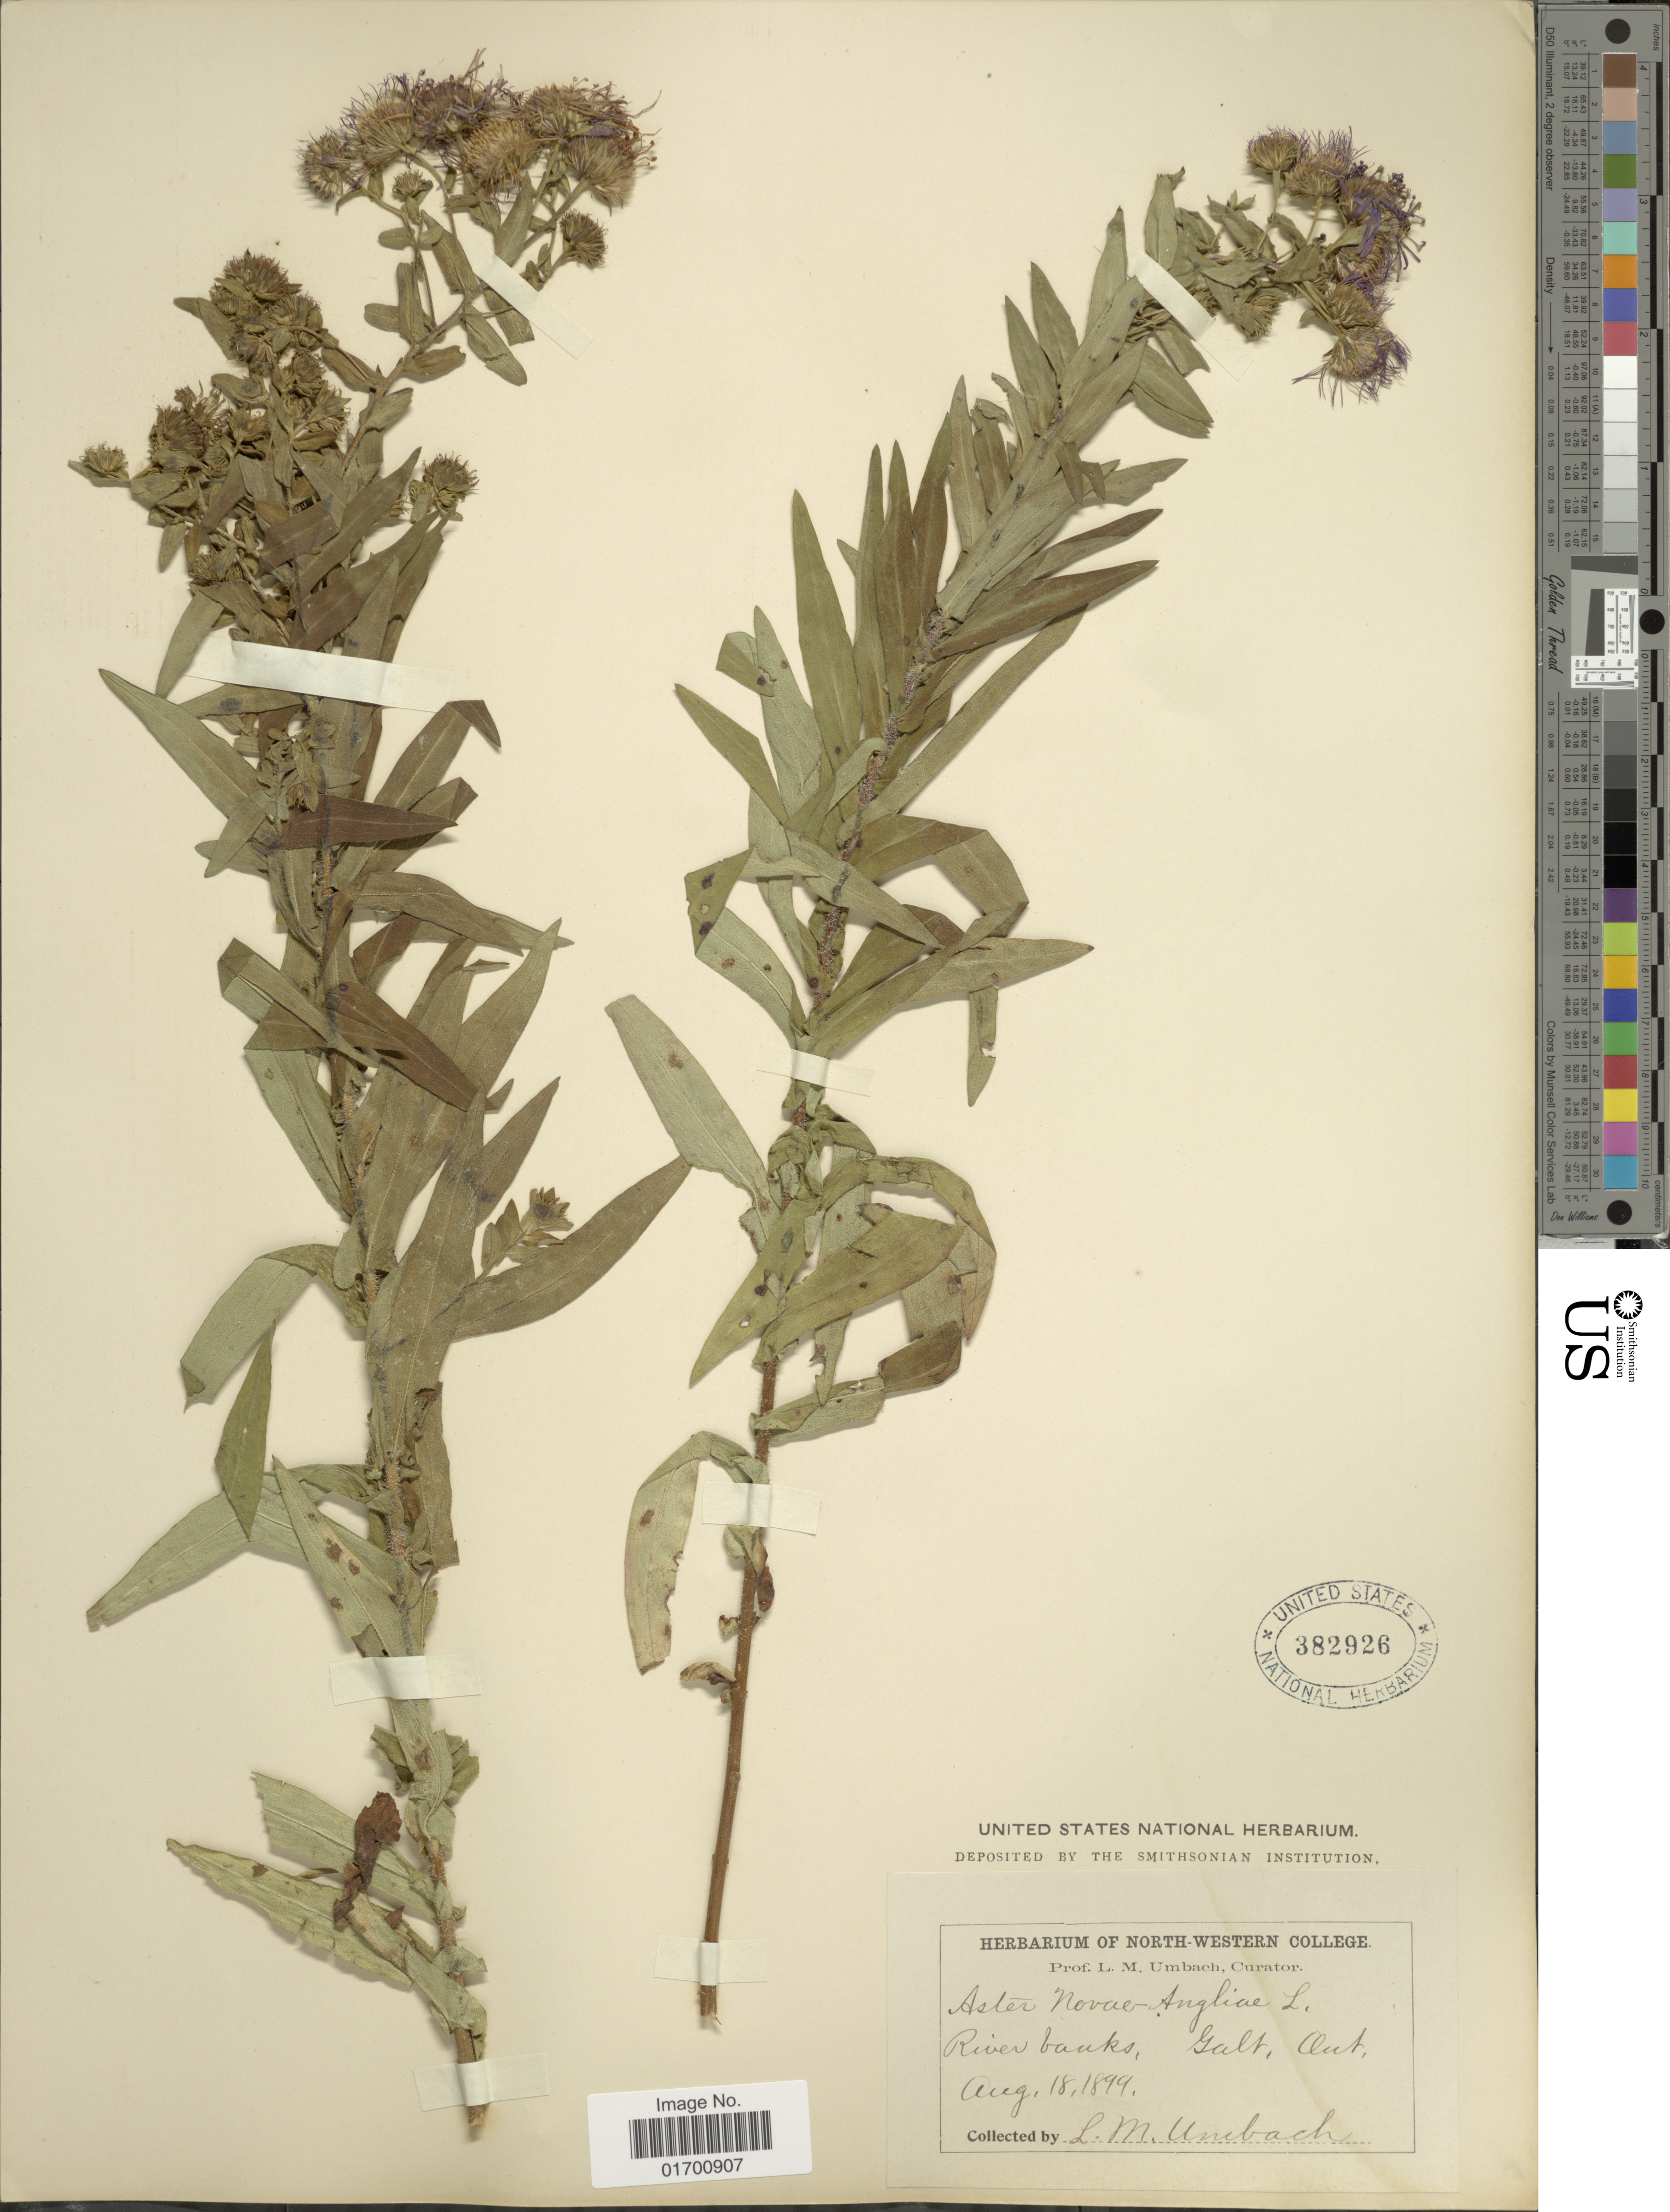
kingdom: Plantae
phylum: Tracheophyta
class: Magnoliopsida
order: Asterales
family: Asteraceae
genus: Symphyotrichum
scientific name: Symphyotrichum novae-angliae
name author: (L.) G.L. Nesom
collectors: L. M. Umbach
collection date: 1899-08-18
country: Canada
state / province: Ontario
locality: River banks, Galt, Ont.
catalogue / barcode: US 382926